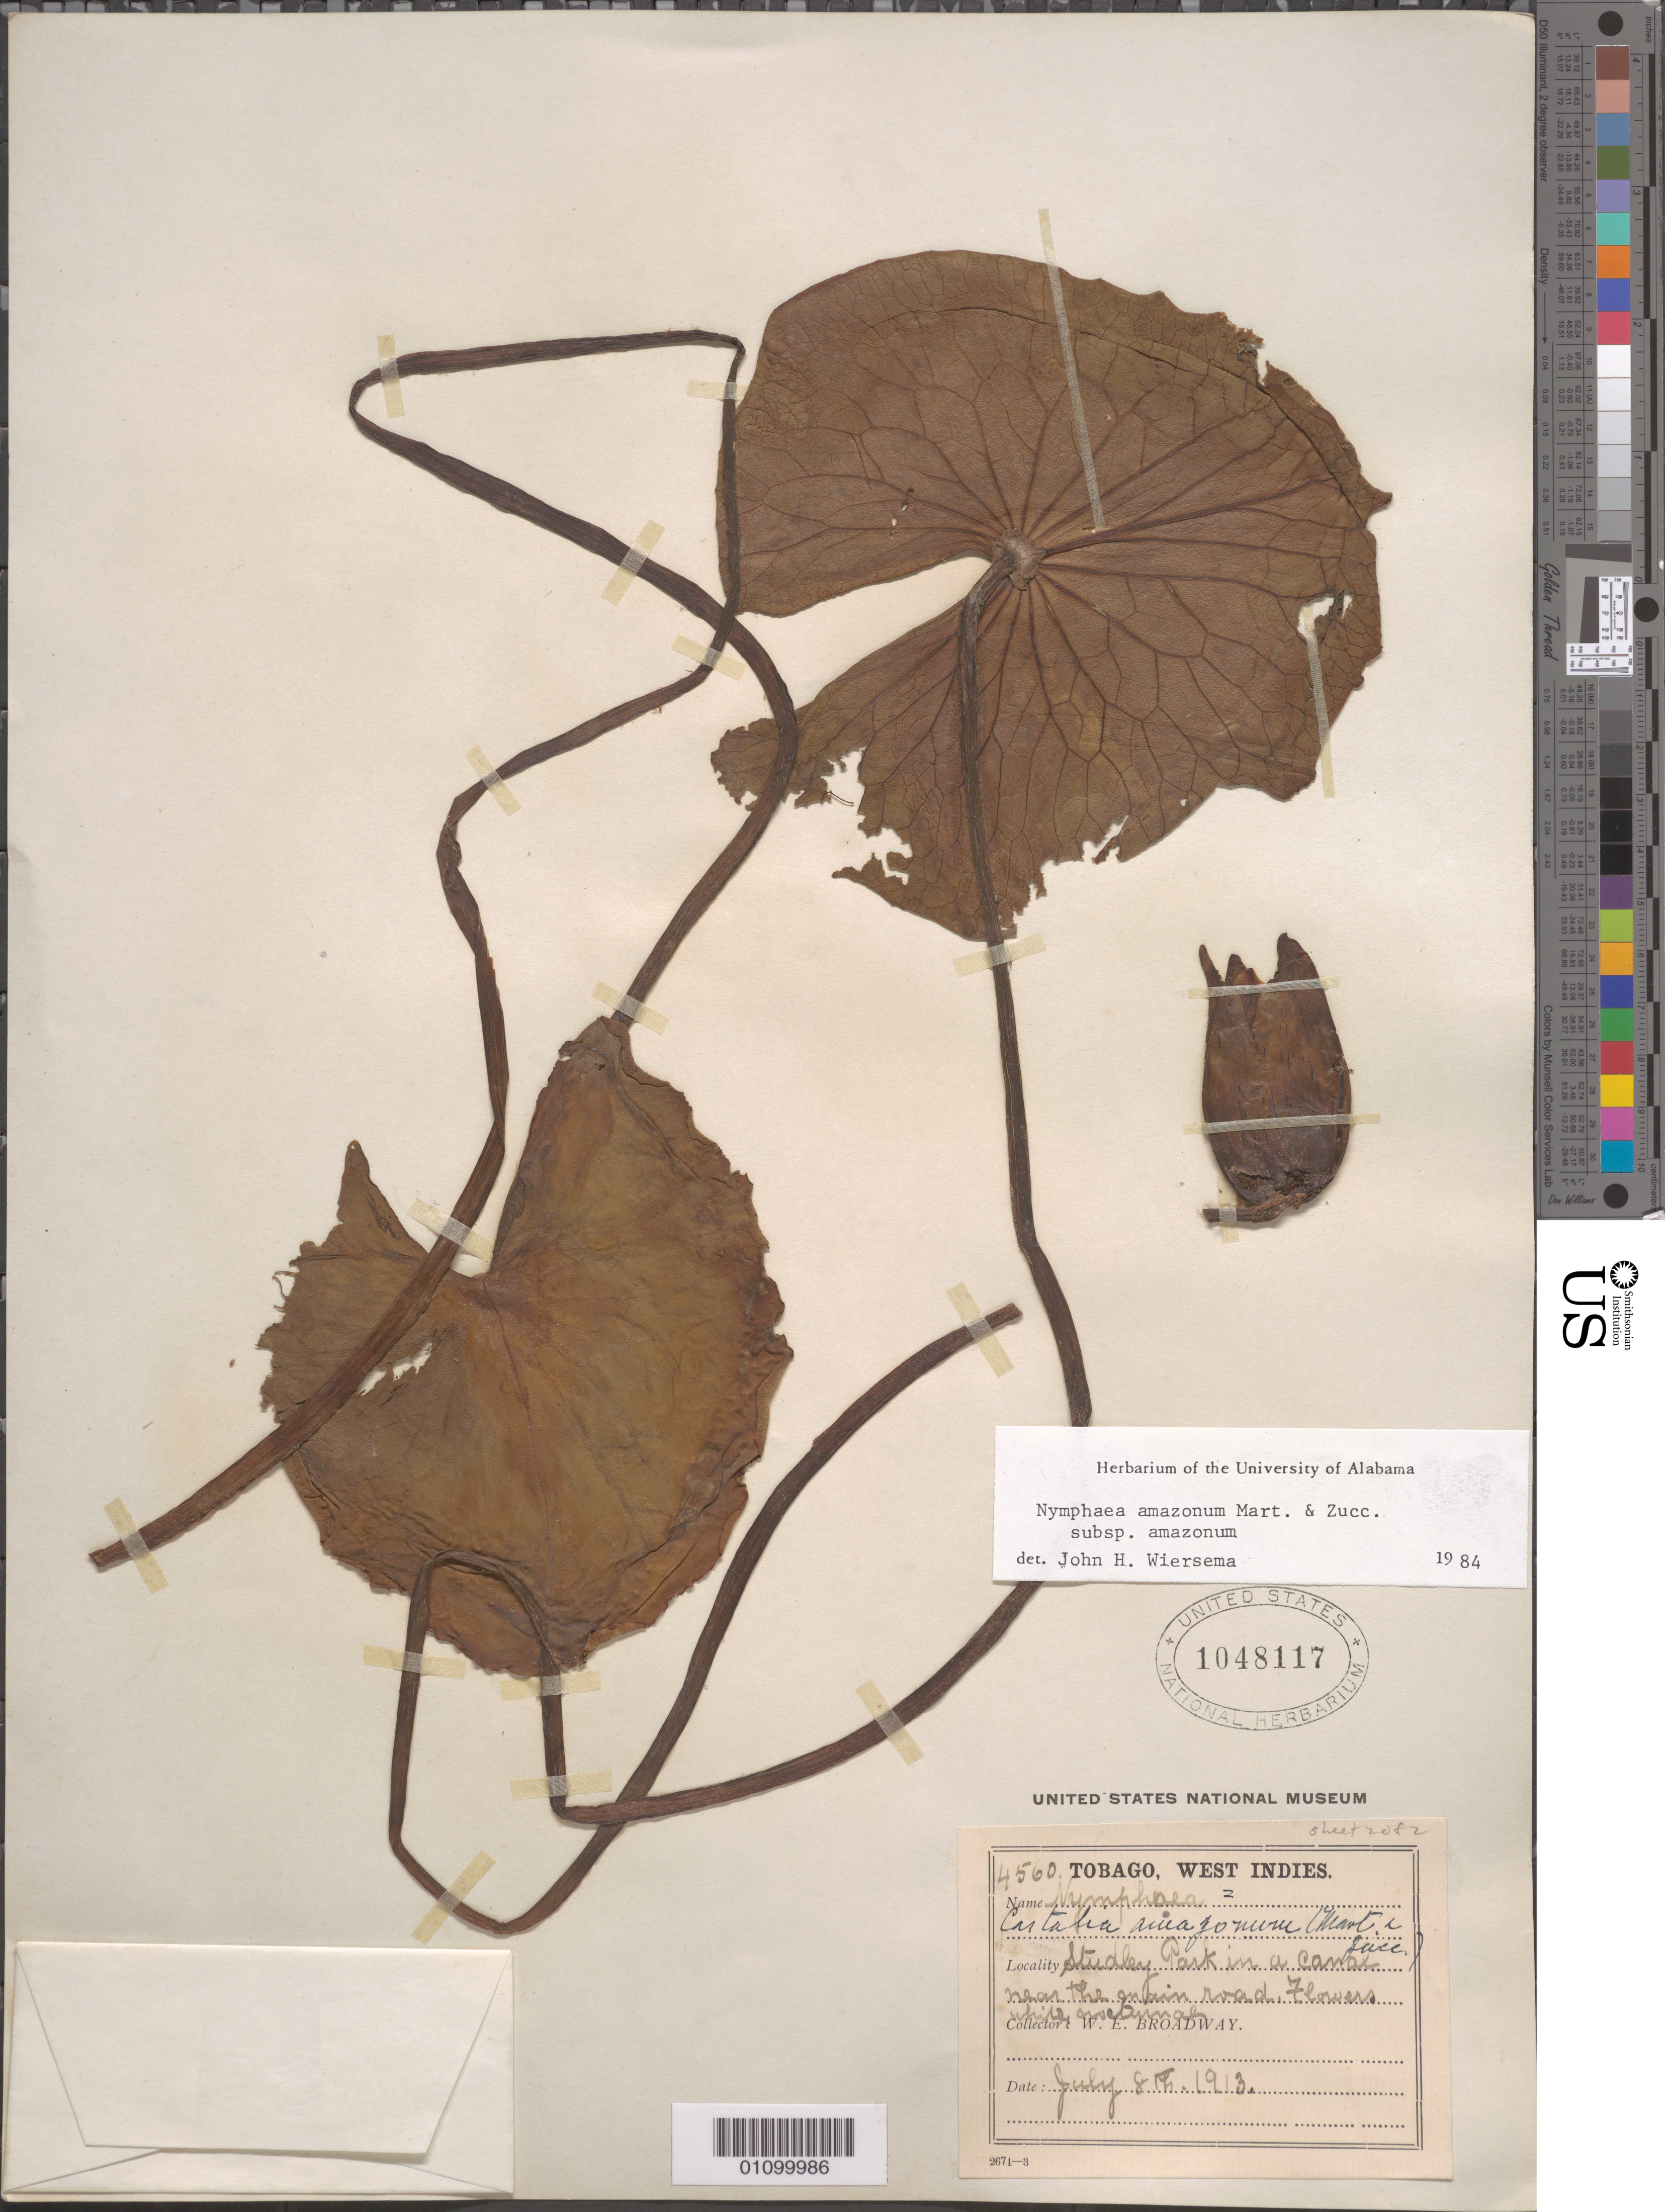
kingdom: Plantae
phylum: Tracheophyta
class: Magnoliopsida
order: Nymphaeales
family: Nymphaeaceae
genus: Nymphaea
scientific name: Nymphaea amazonum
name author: Mart. & Zucc.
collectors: W. E. Broadway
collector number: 4560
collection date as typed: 08 Jul 1913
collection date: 1913-07-08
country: Trinidad and Tobago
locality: Studley Park in a canal near the main road.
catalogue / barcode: US 1048117